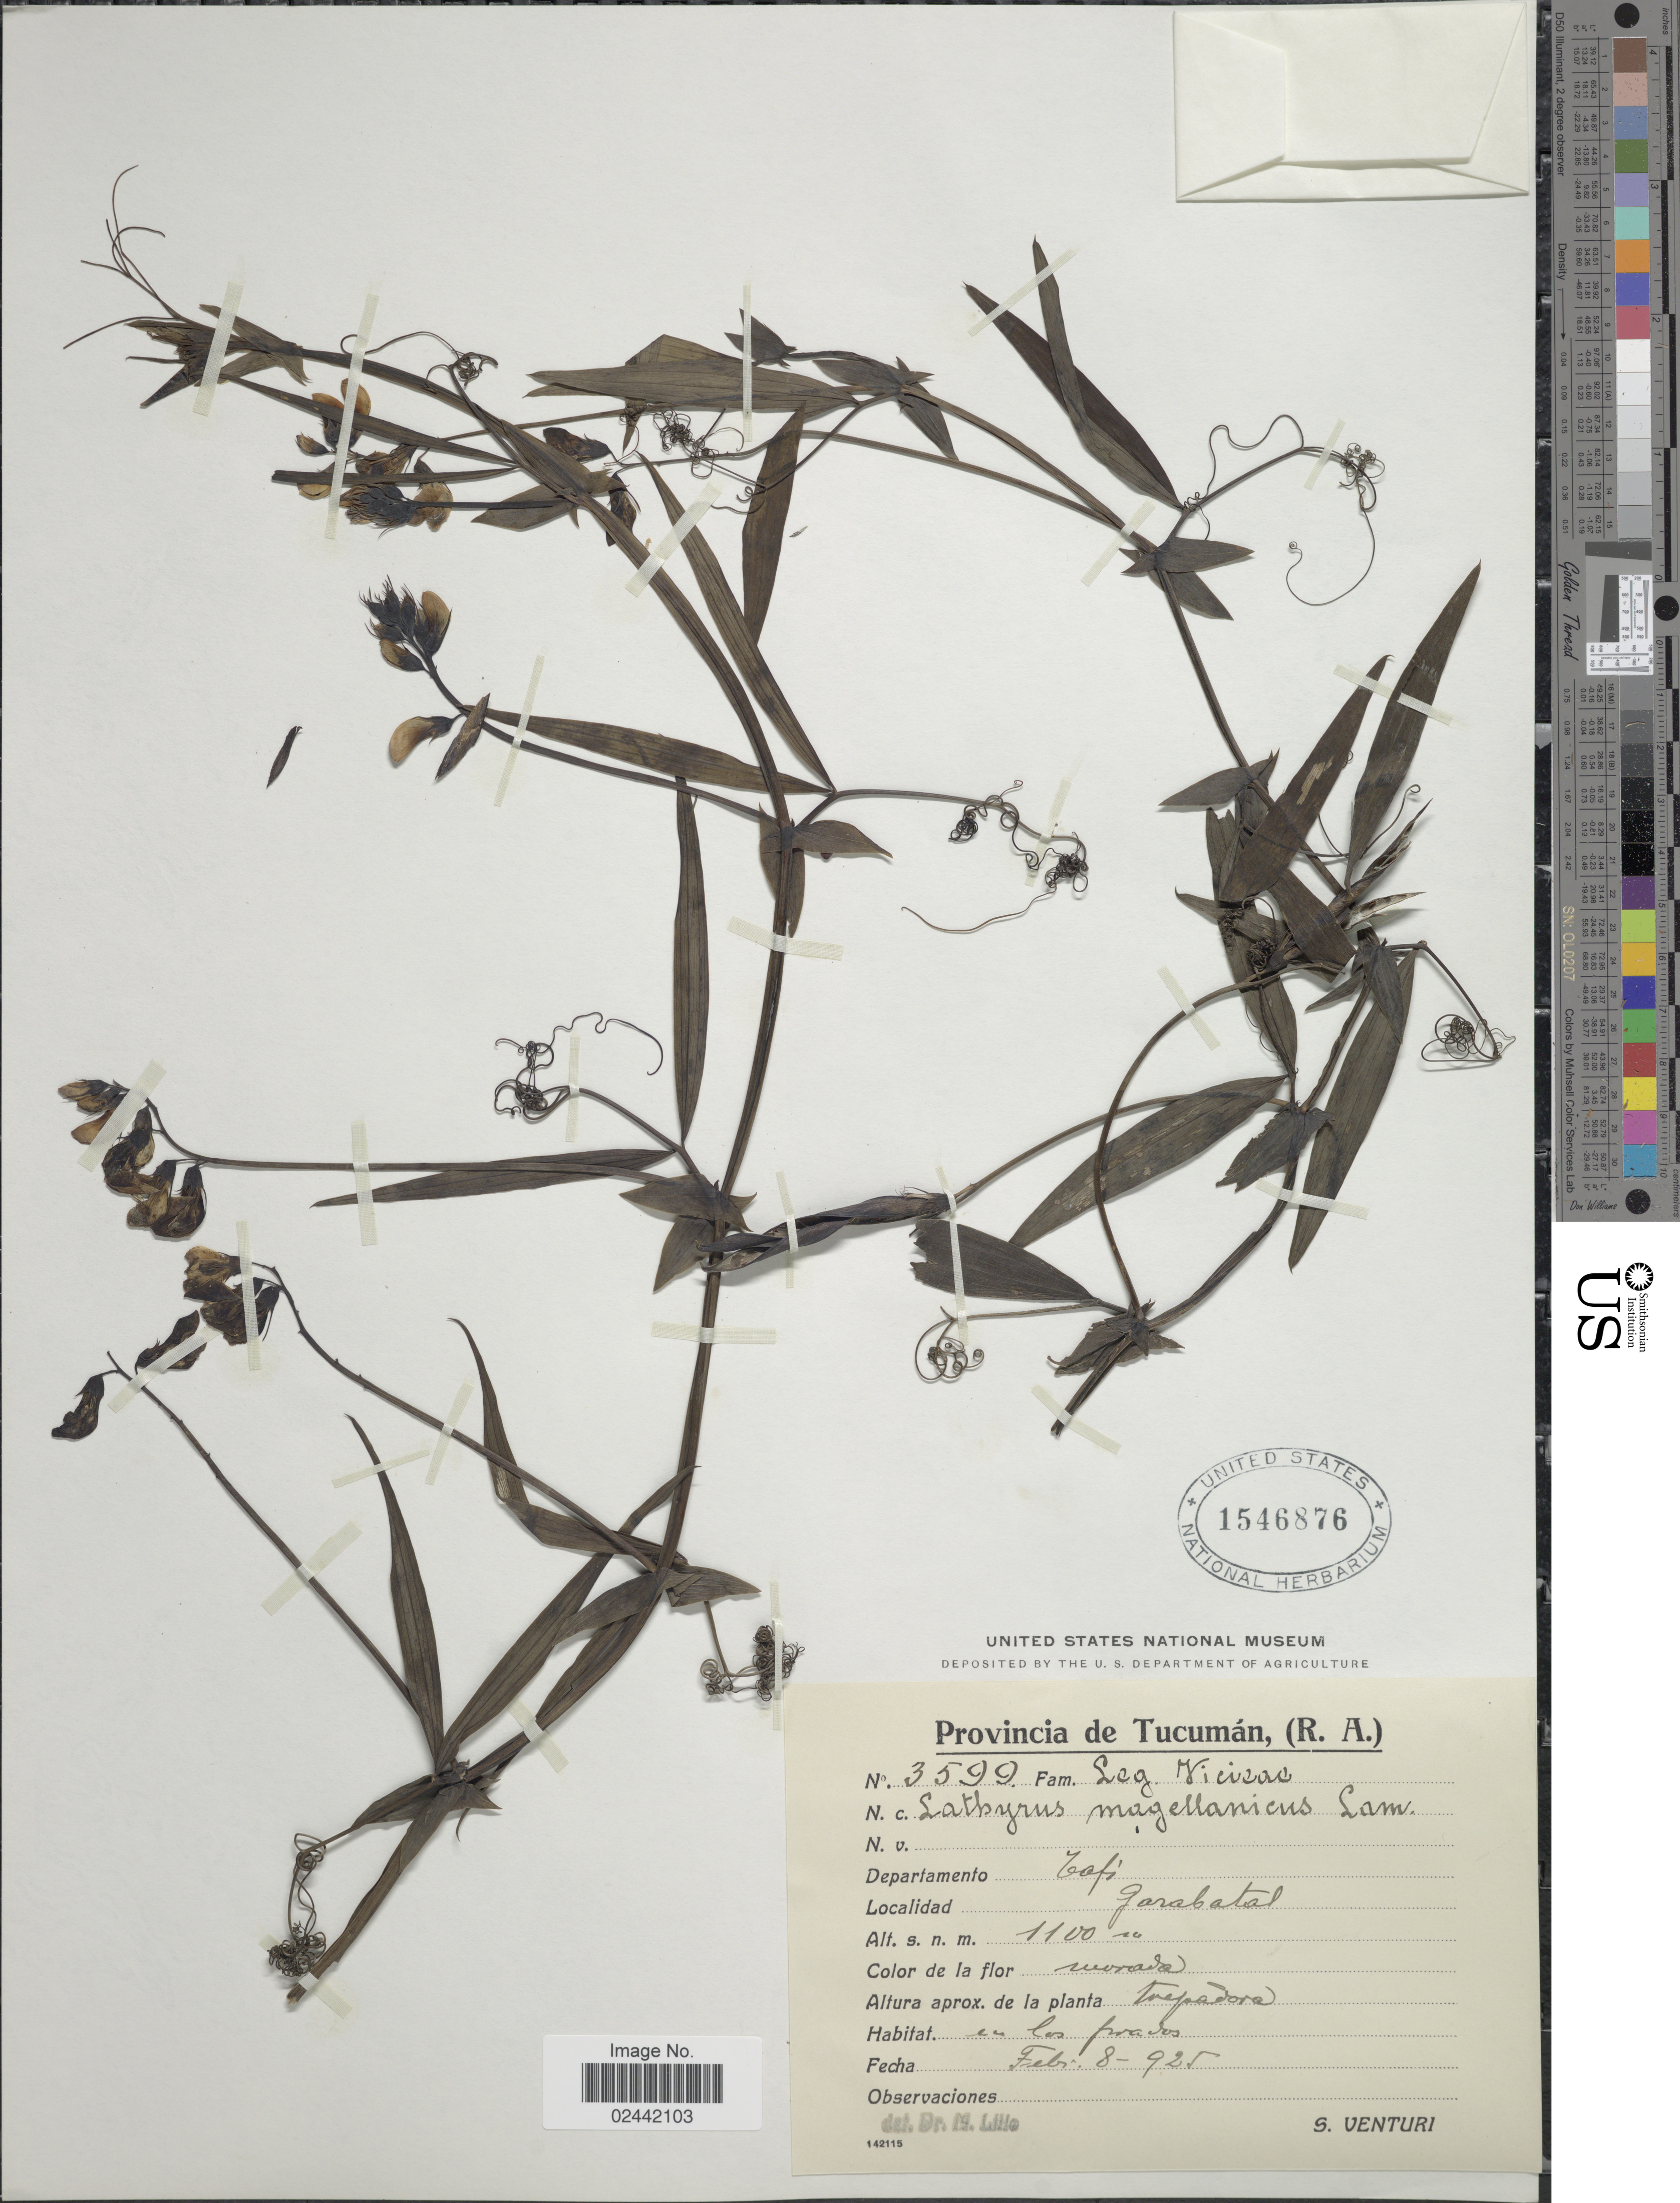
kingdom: Plantae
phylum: Tracheophyta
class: Magnoliopsida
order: Fabales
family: Fabaceae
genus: Lathyrus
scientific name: Lathyrus magellanicus var. tucumanensis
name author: Burkart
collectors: S. Venturi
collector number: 3599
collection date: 1925-02-08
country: Argentina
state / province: Tucuman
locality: Departamento: Tafi. Garabatal.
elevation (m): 1100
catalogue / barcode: US 1546876